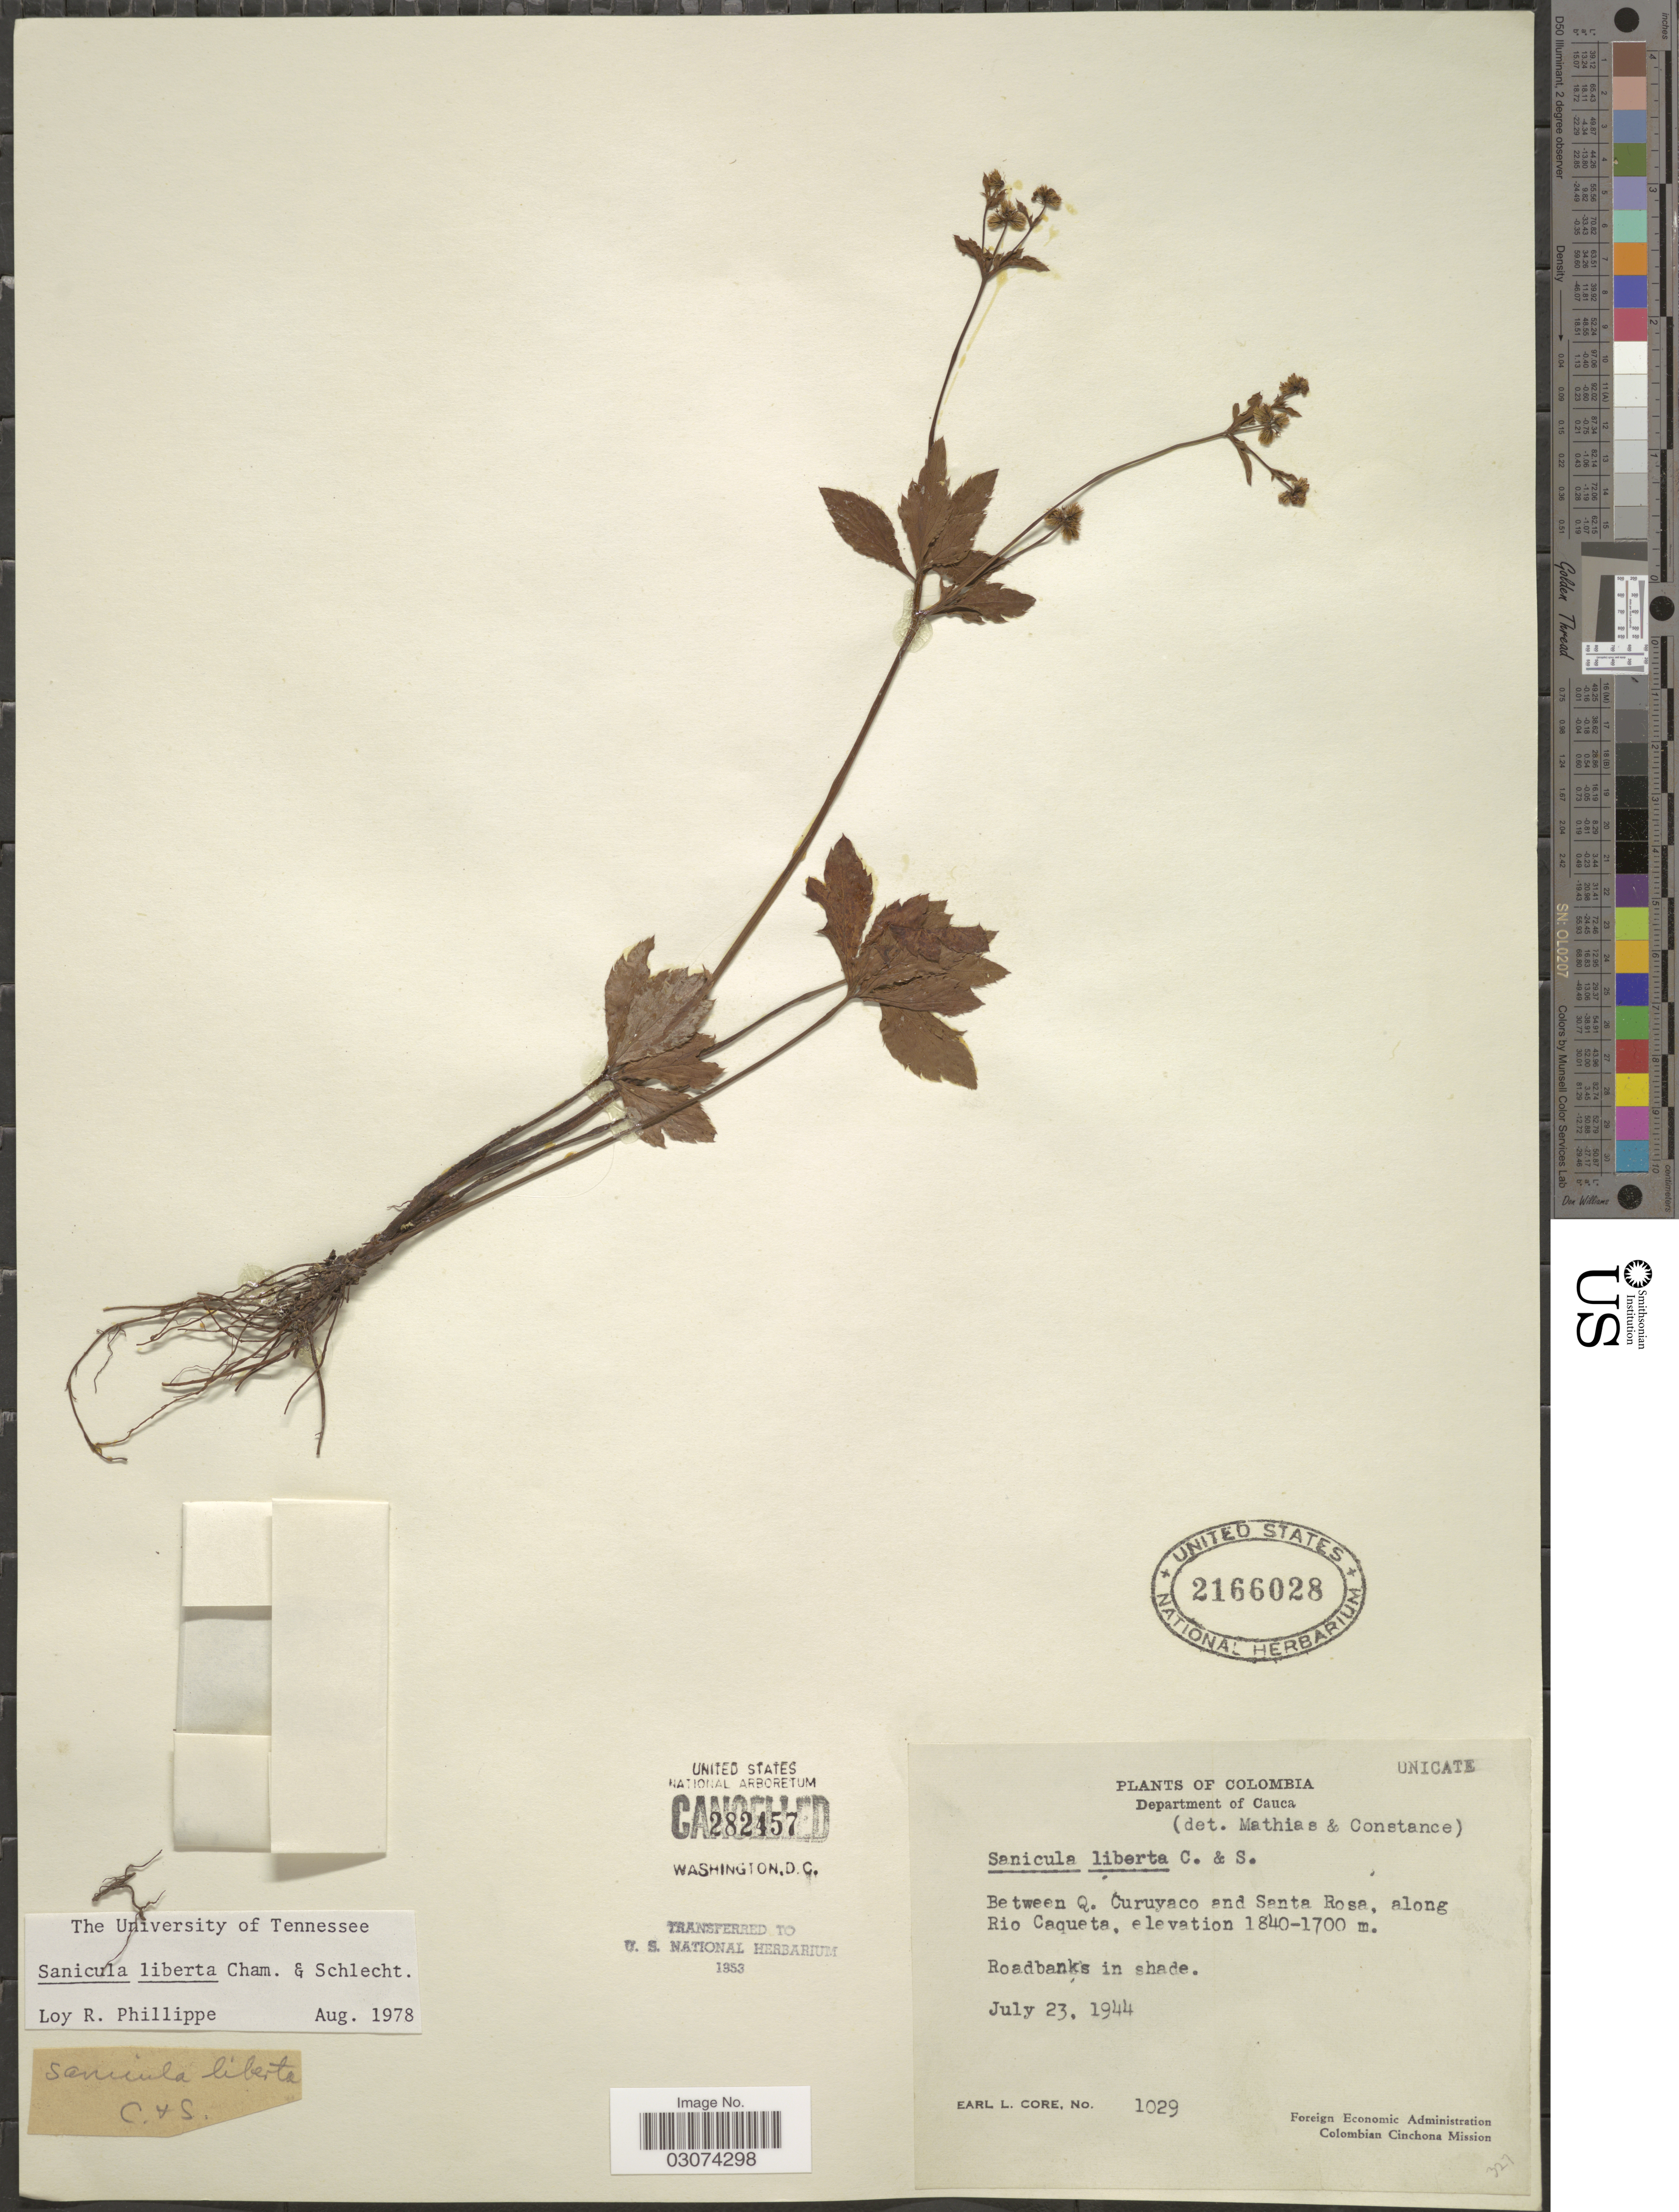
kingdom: Plantae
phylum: Tracheophyta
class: Magnoliopsida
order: Apiales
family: Apiaceae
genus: Sanicula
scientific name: Sanicula liberta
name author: Cham. & Schltdl.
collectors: E. L. Core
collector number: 1029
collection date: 1944-07-23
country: Colombia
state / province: Cauca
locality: Department of Cauca. Between Q. Curuyaco and Santa Rosa, along Rio Caqueta.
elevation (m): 1700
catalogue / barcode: US 2166028